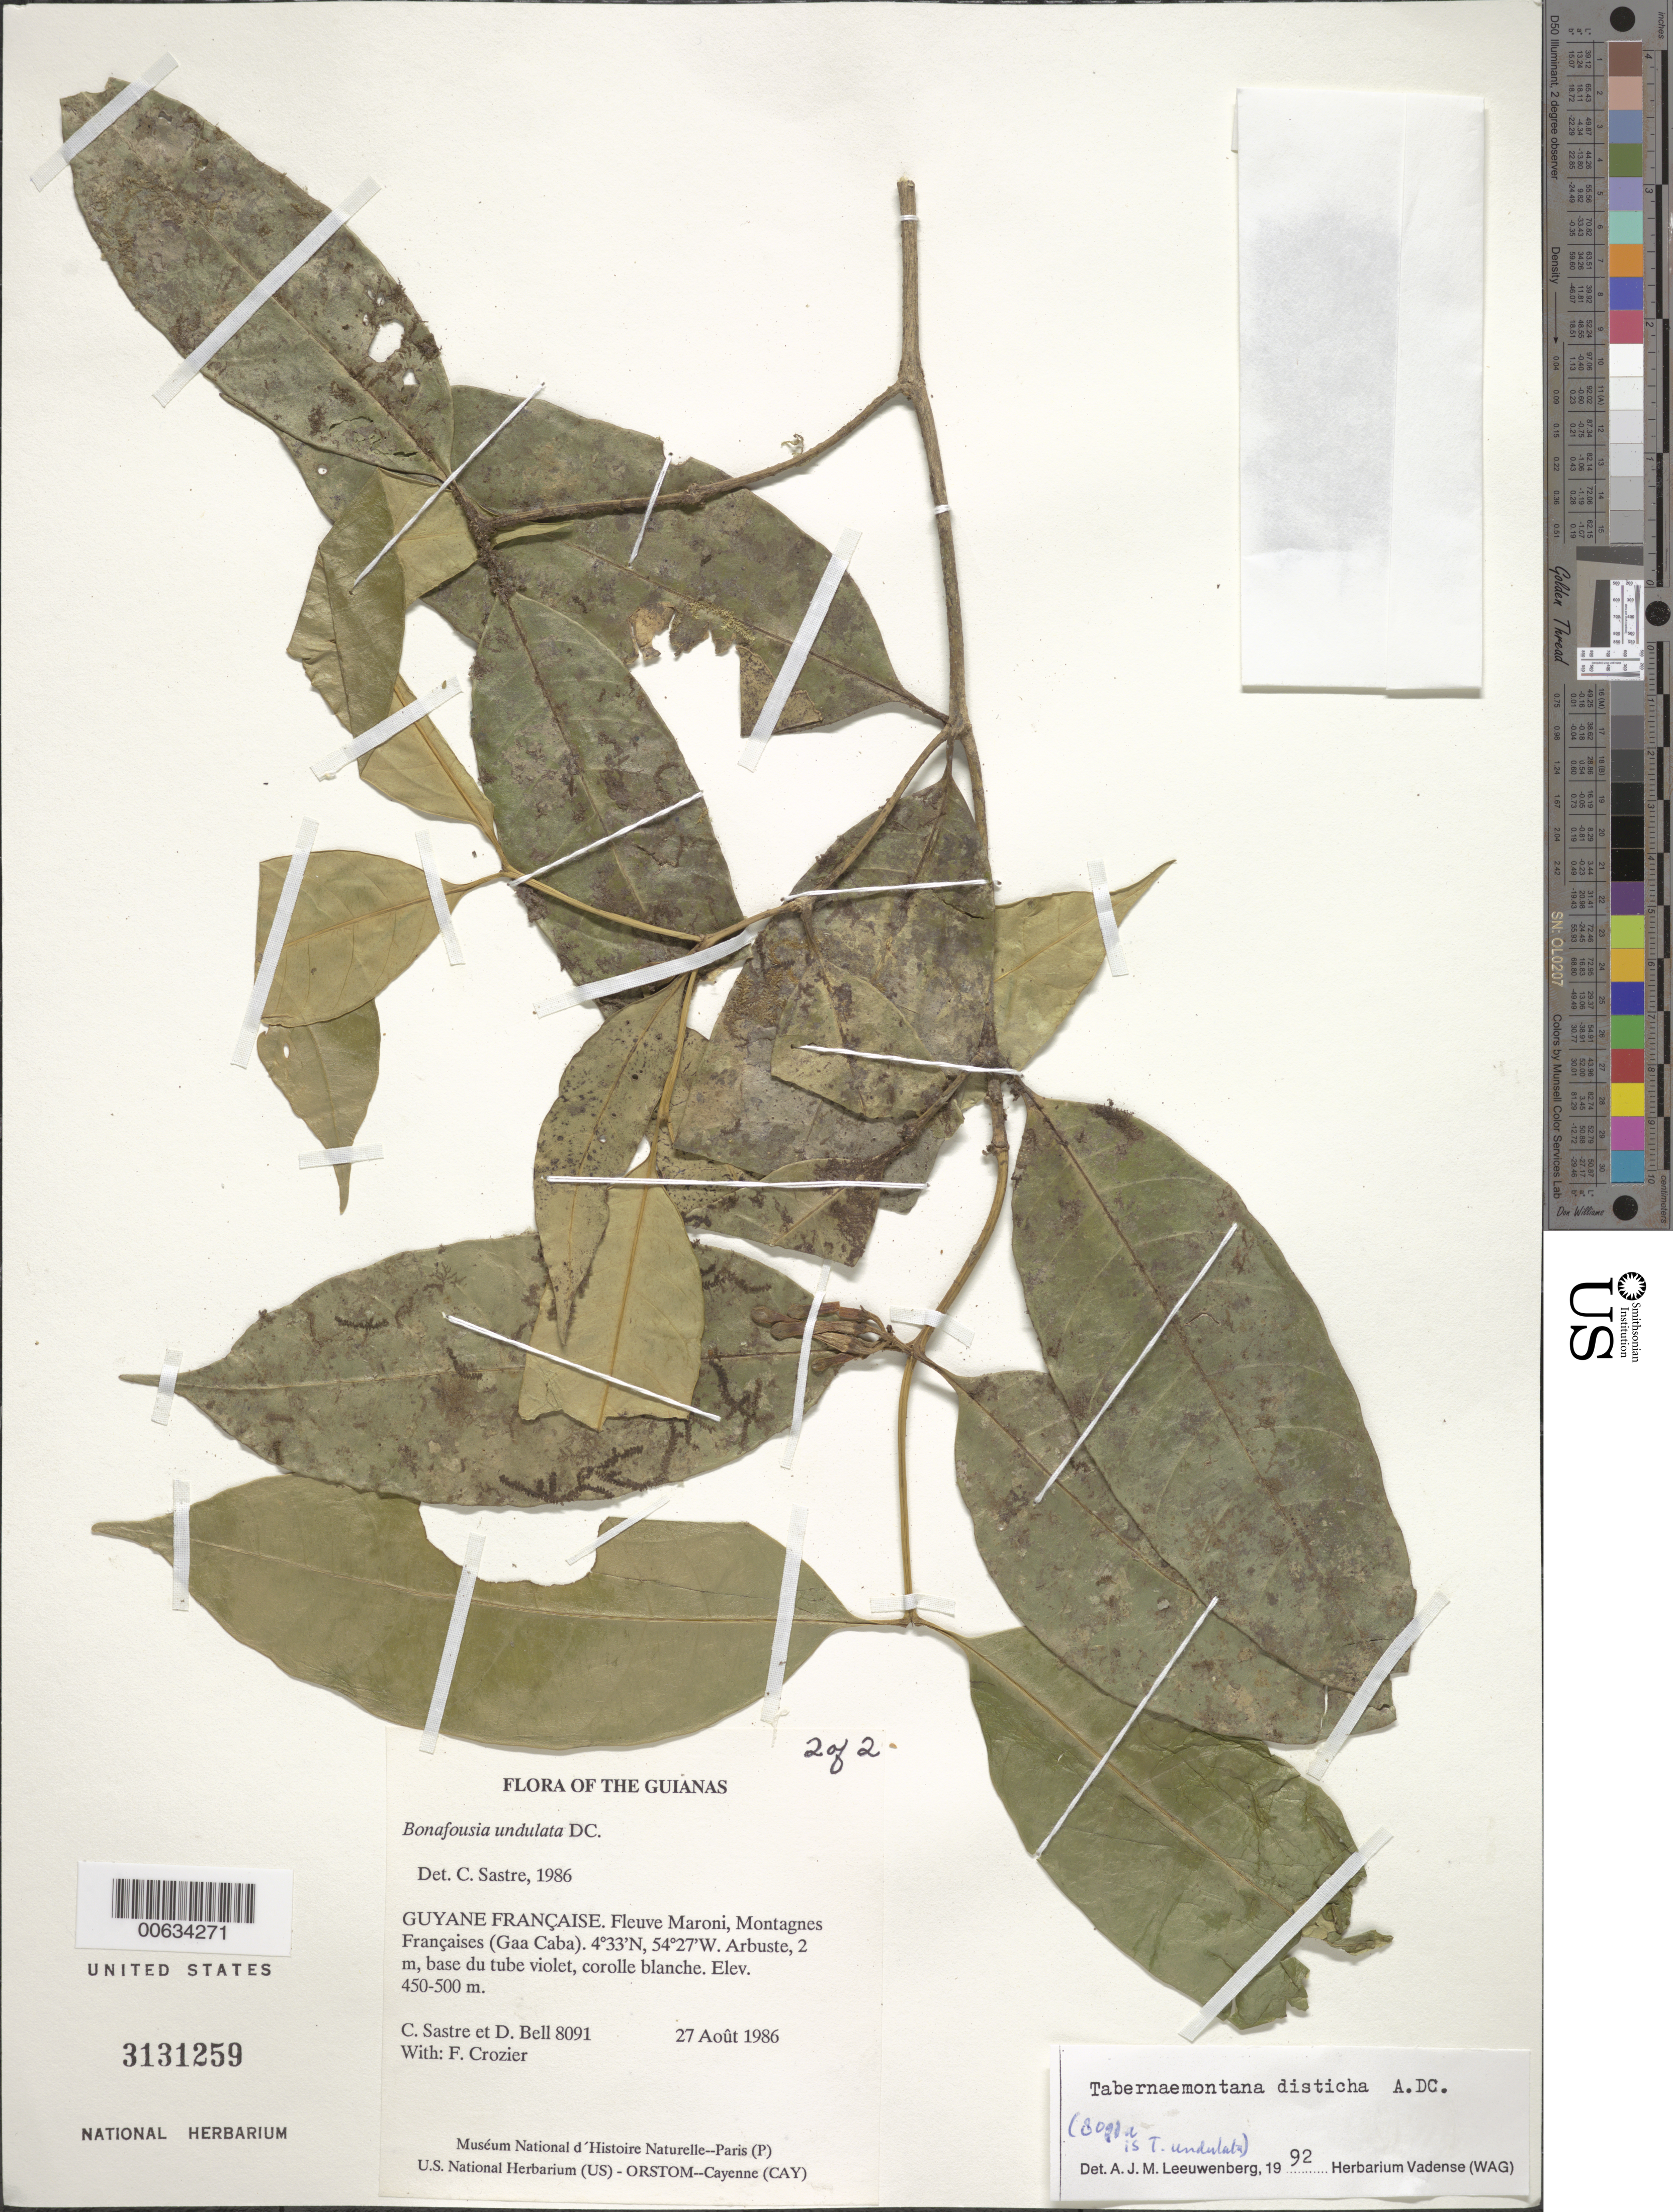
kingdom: Plantae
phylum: Tracheophyta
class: Magnoliopsida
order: Gentianales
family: Apocynaceae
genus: Bonafousia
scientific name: Bonafousia disticha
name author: (A. DC.) Boiteau & L. Allorge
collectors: C. H. L. Sastre, D. A. Bell & F. Crozier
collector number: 8091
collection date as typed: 27 August 1986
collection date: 1986-08-27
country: French Guiana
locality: Fleuve Maroni, Montagnes Françaises (Gaa Caba)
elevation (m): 450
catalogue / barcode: US 3131259